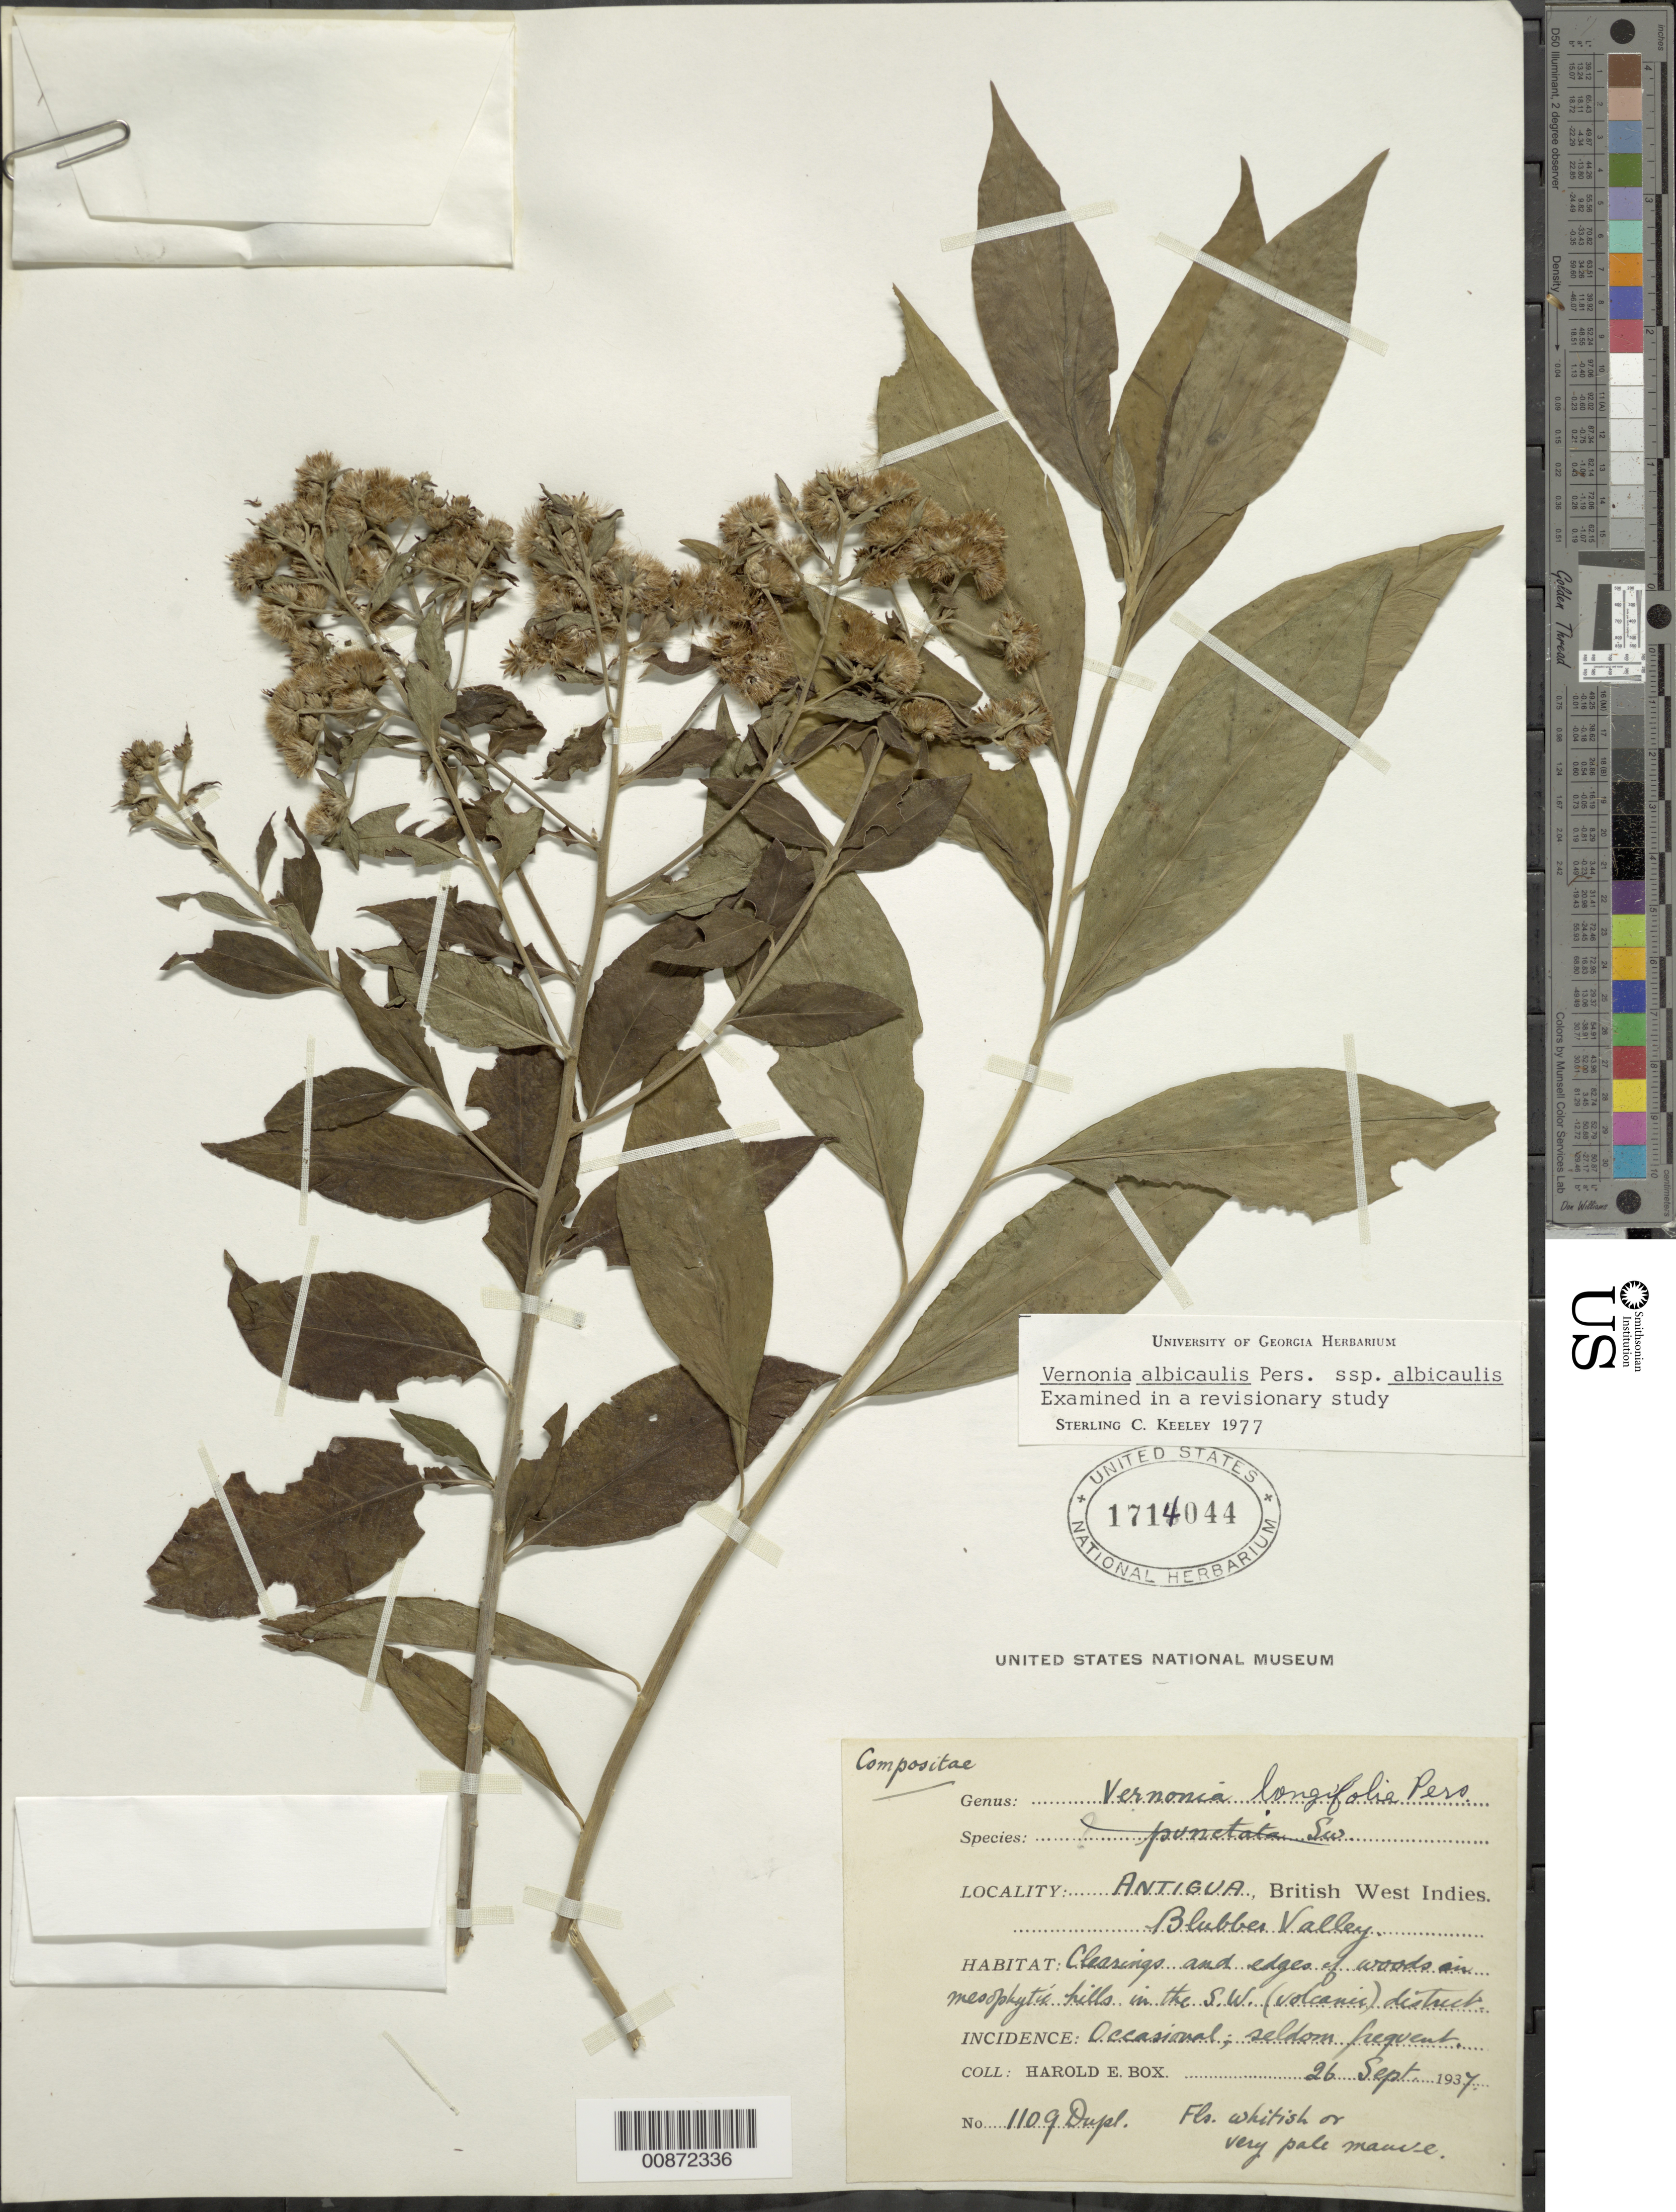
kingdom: Plantae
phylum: Tracheophyta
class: Magnoliopsida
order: Asterales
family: Asteraceae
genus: Lepidaploa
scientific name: Lepidaploa glabra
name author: (Willd.) H. Rob.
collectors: H. E. Box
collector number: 1109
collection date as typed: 26 Sep 1937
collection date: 1937-09-26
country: Antigua and Barbuda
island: Leeward Is.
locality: Blubber Valley, in the S.W. (volcanic) district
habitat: Clearings and edges of woods in mesophytic hills in volcanic district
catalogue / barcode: US 1714044